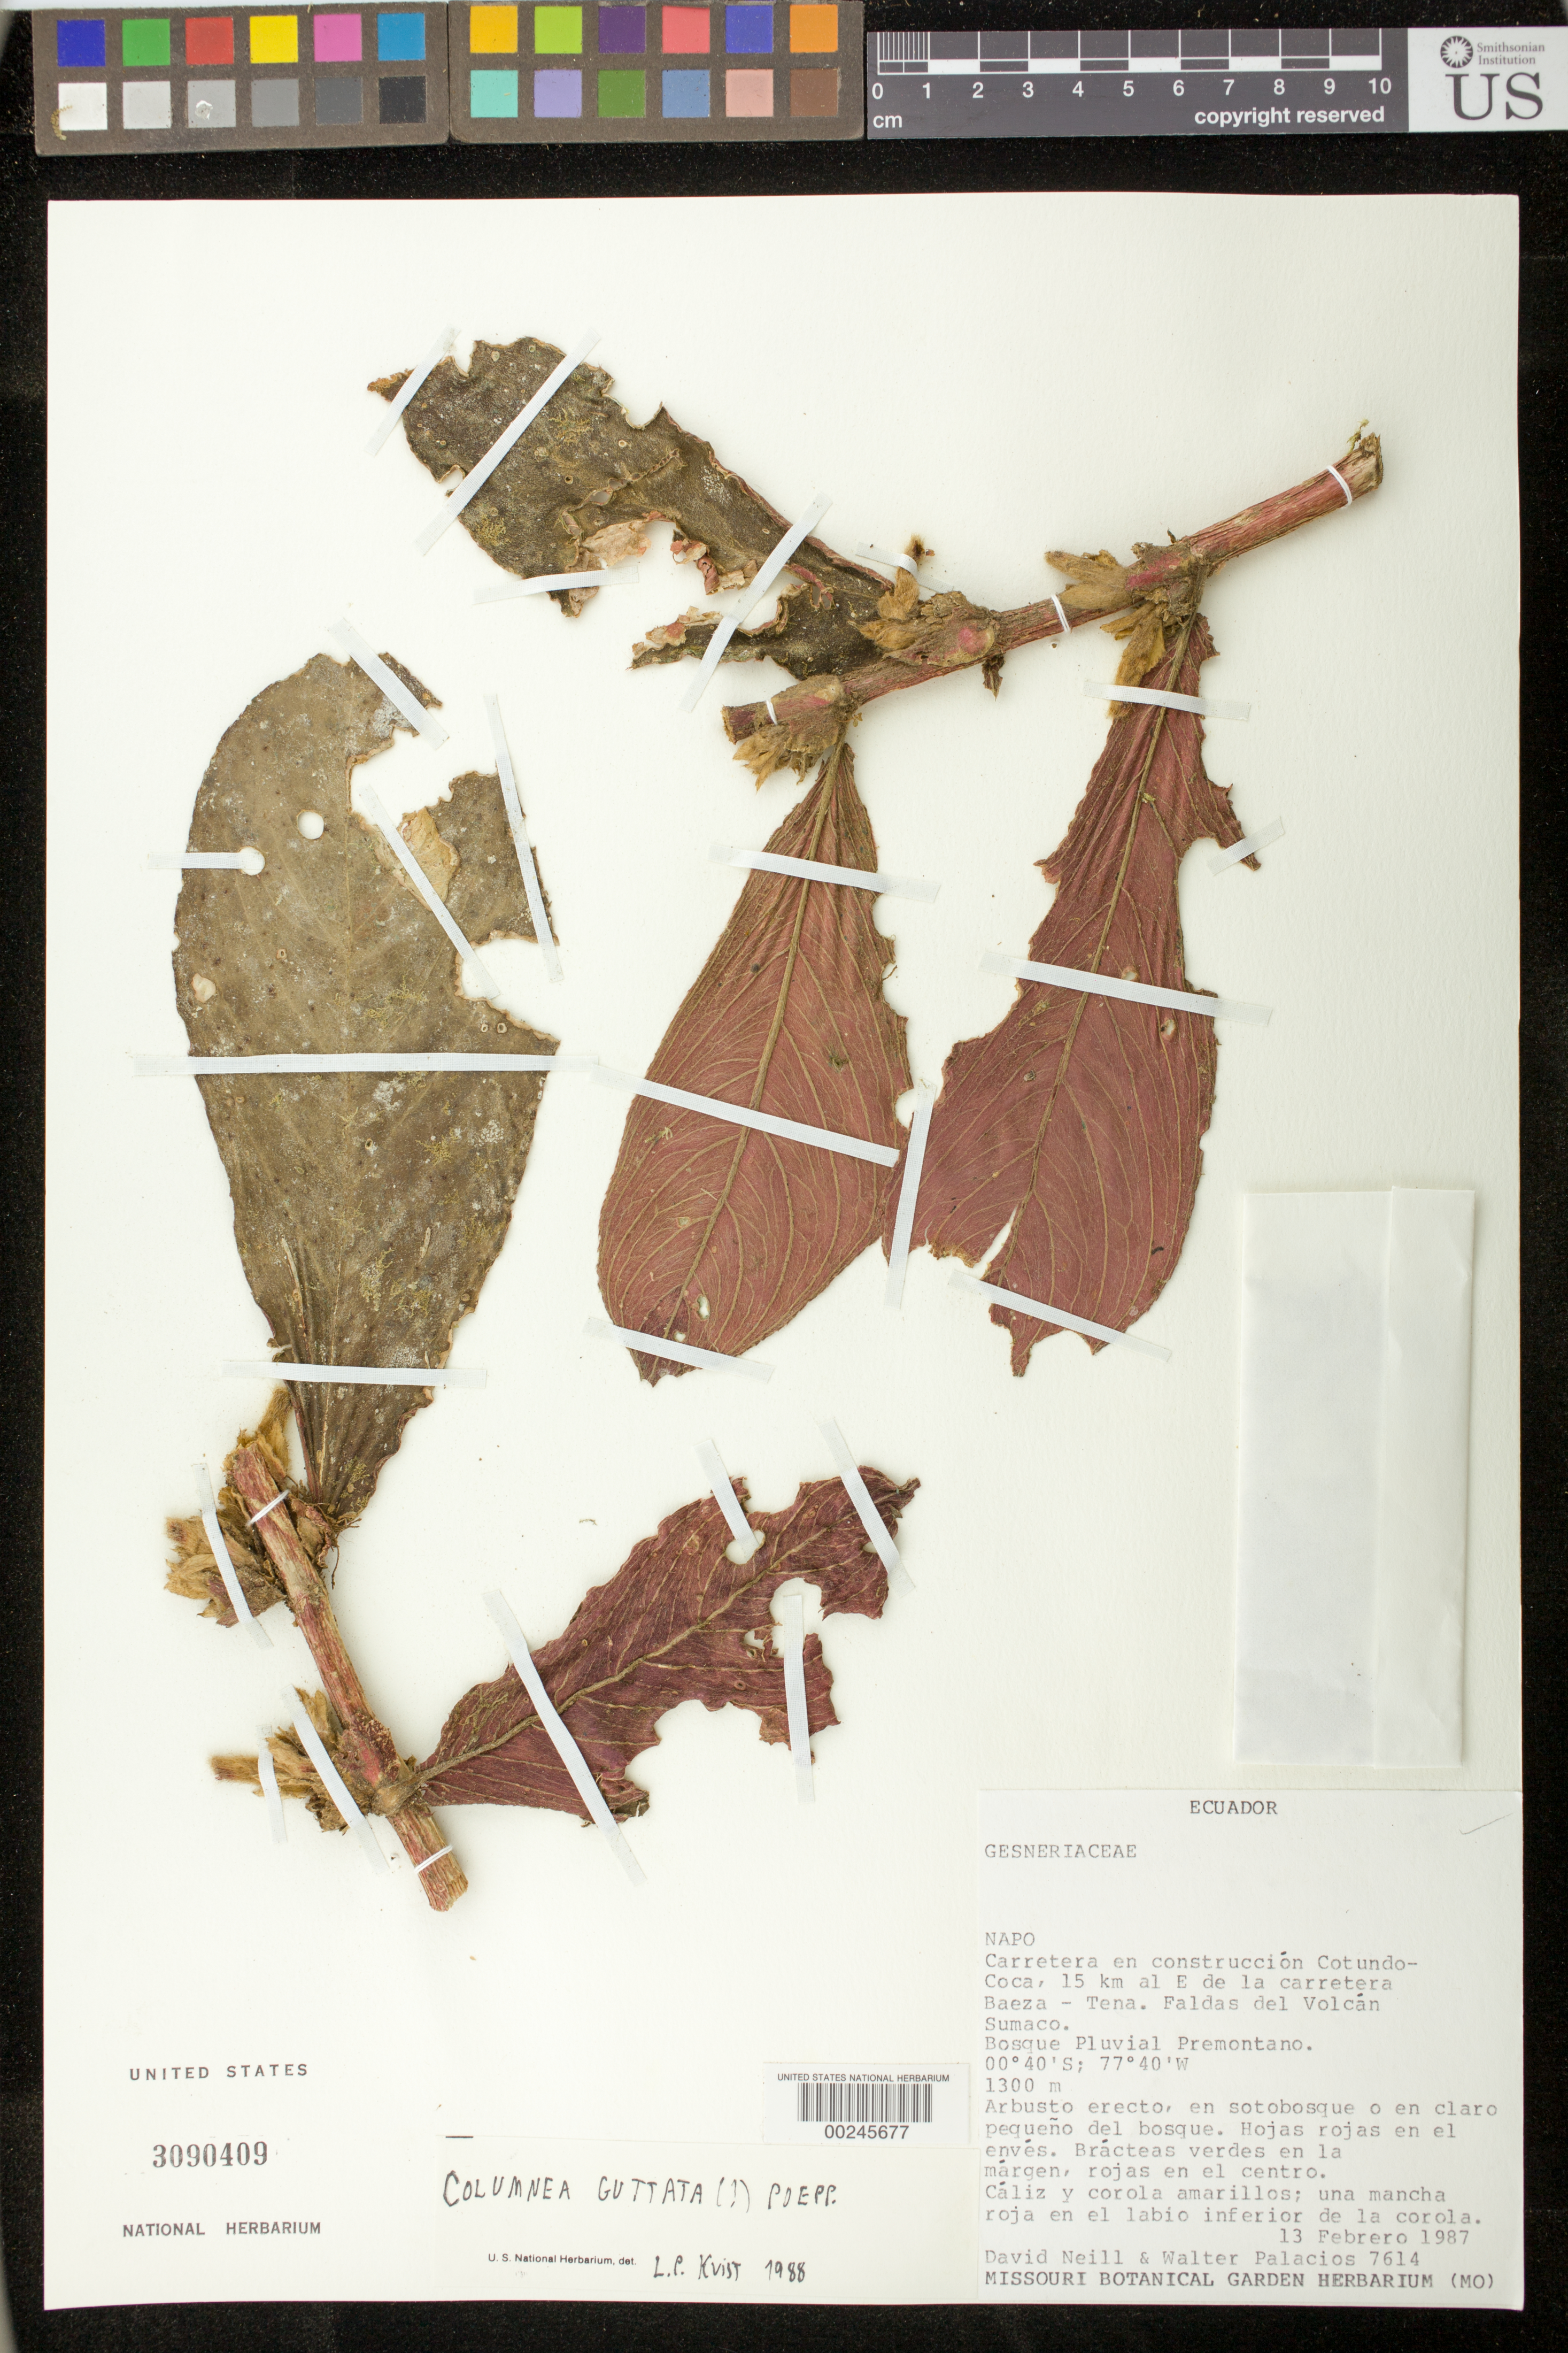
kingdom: Plantae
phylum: Tracheophyta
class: Magnoliopsida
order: Lamiales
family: Gesneriaceae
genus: Columnea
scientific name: Columnea guttata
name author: Poepp.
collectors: D. A. Neill & W. Palacios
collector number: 7614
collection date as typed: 13 Feb 1987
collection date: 1987-02-13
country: Ecuador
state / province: Napo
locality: Cotundo - Coca highway under construction, 15 km E of Baeza-Tena highway, slopes of Volcan Sumaco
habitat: Pluvial premontane forest; in undergrowth or small clearings in the forest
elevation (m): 1300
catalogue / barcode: US 3090409